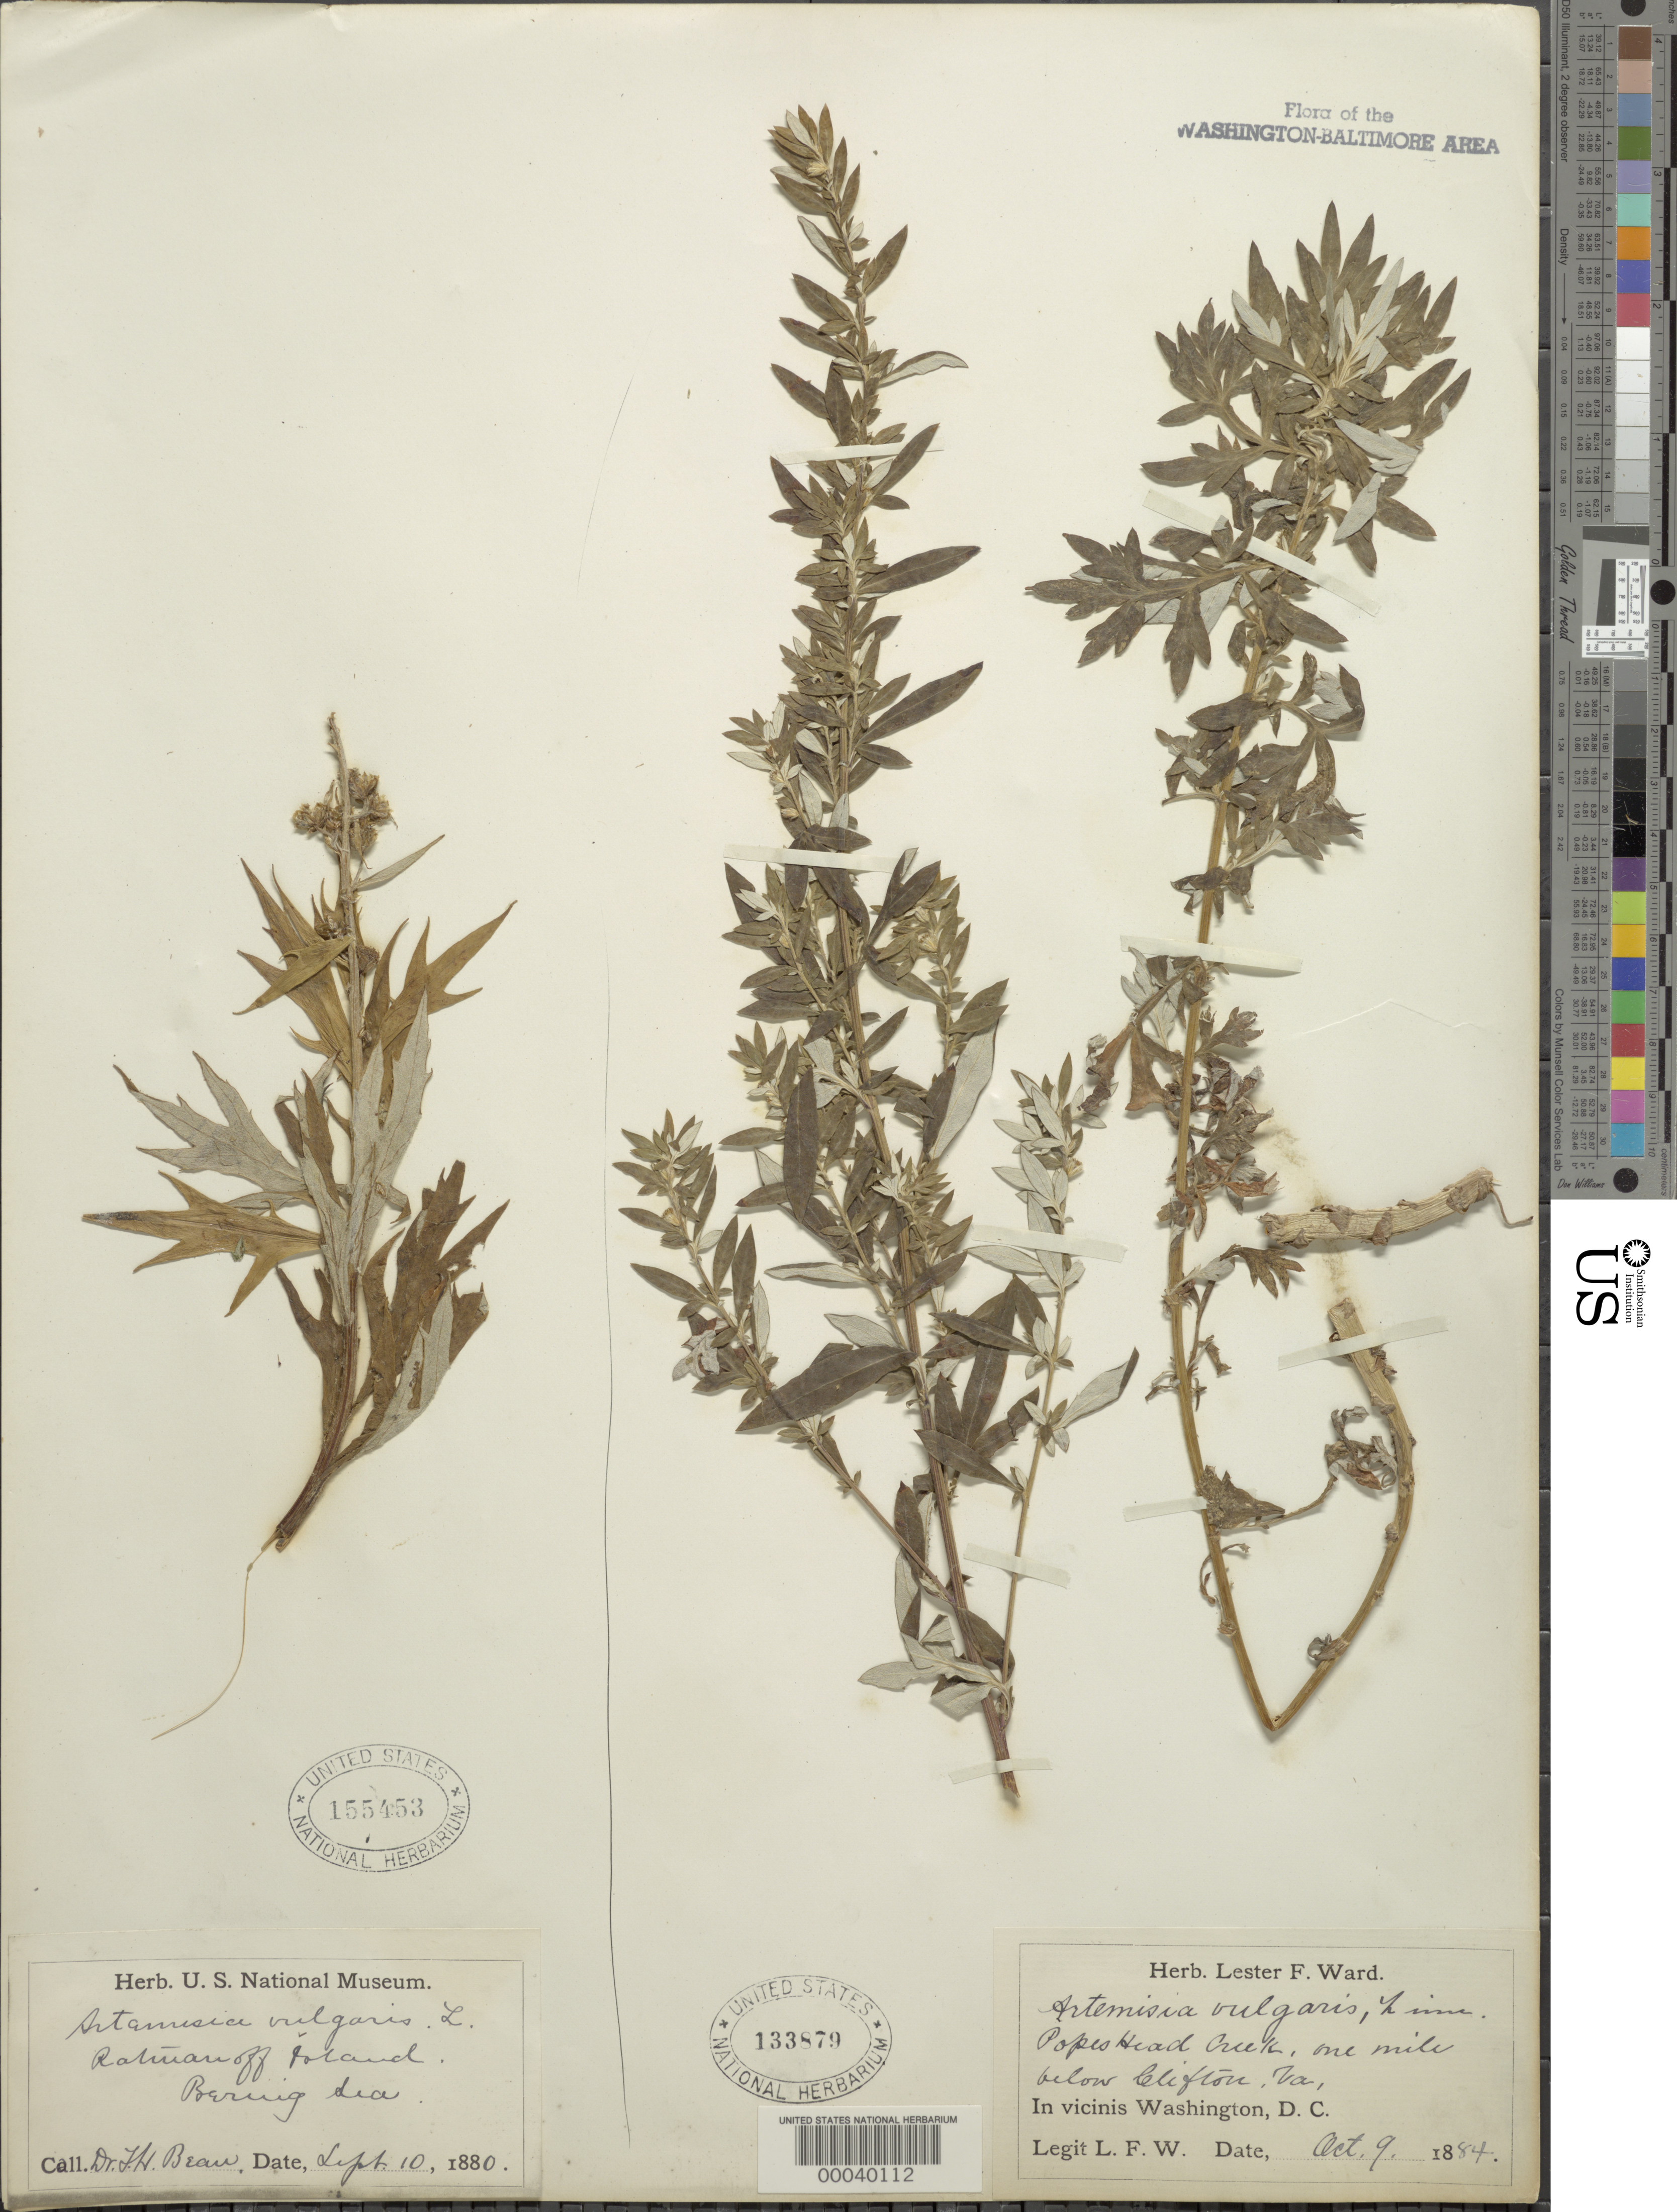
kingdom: Plantae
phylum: Tracheophyta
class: Magnoliopsida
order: Asterales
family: Asteraceae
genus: Artemisia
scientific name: Artemisia vulgaris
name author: L.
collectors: L. F. Ward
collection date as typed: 09 Oct 1884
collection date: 1884-10-09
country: United States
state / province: Virginia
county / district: Fairfax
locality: Popes Head Creek below Clifton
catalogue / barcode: US 133879